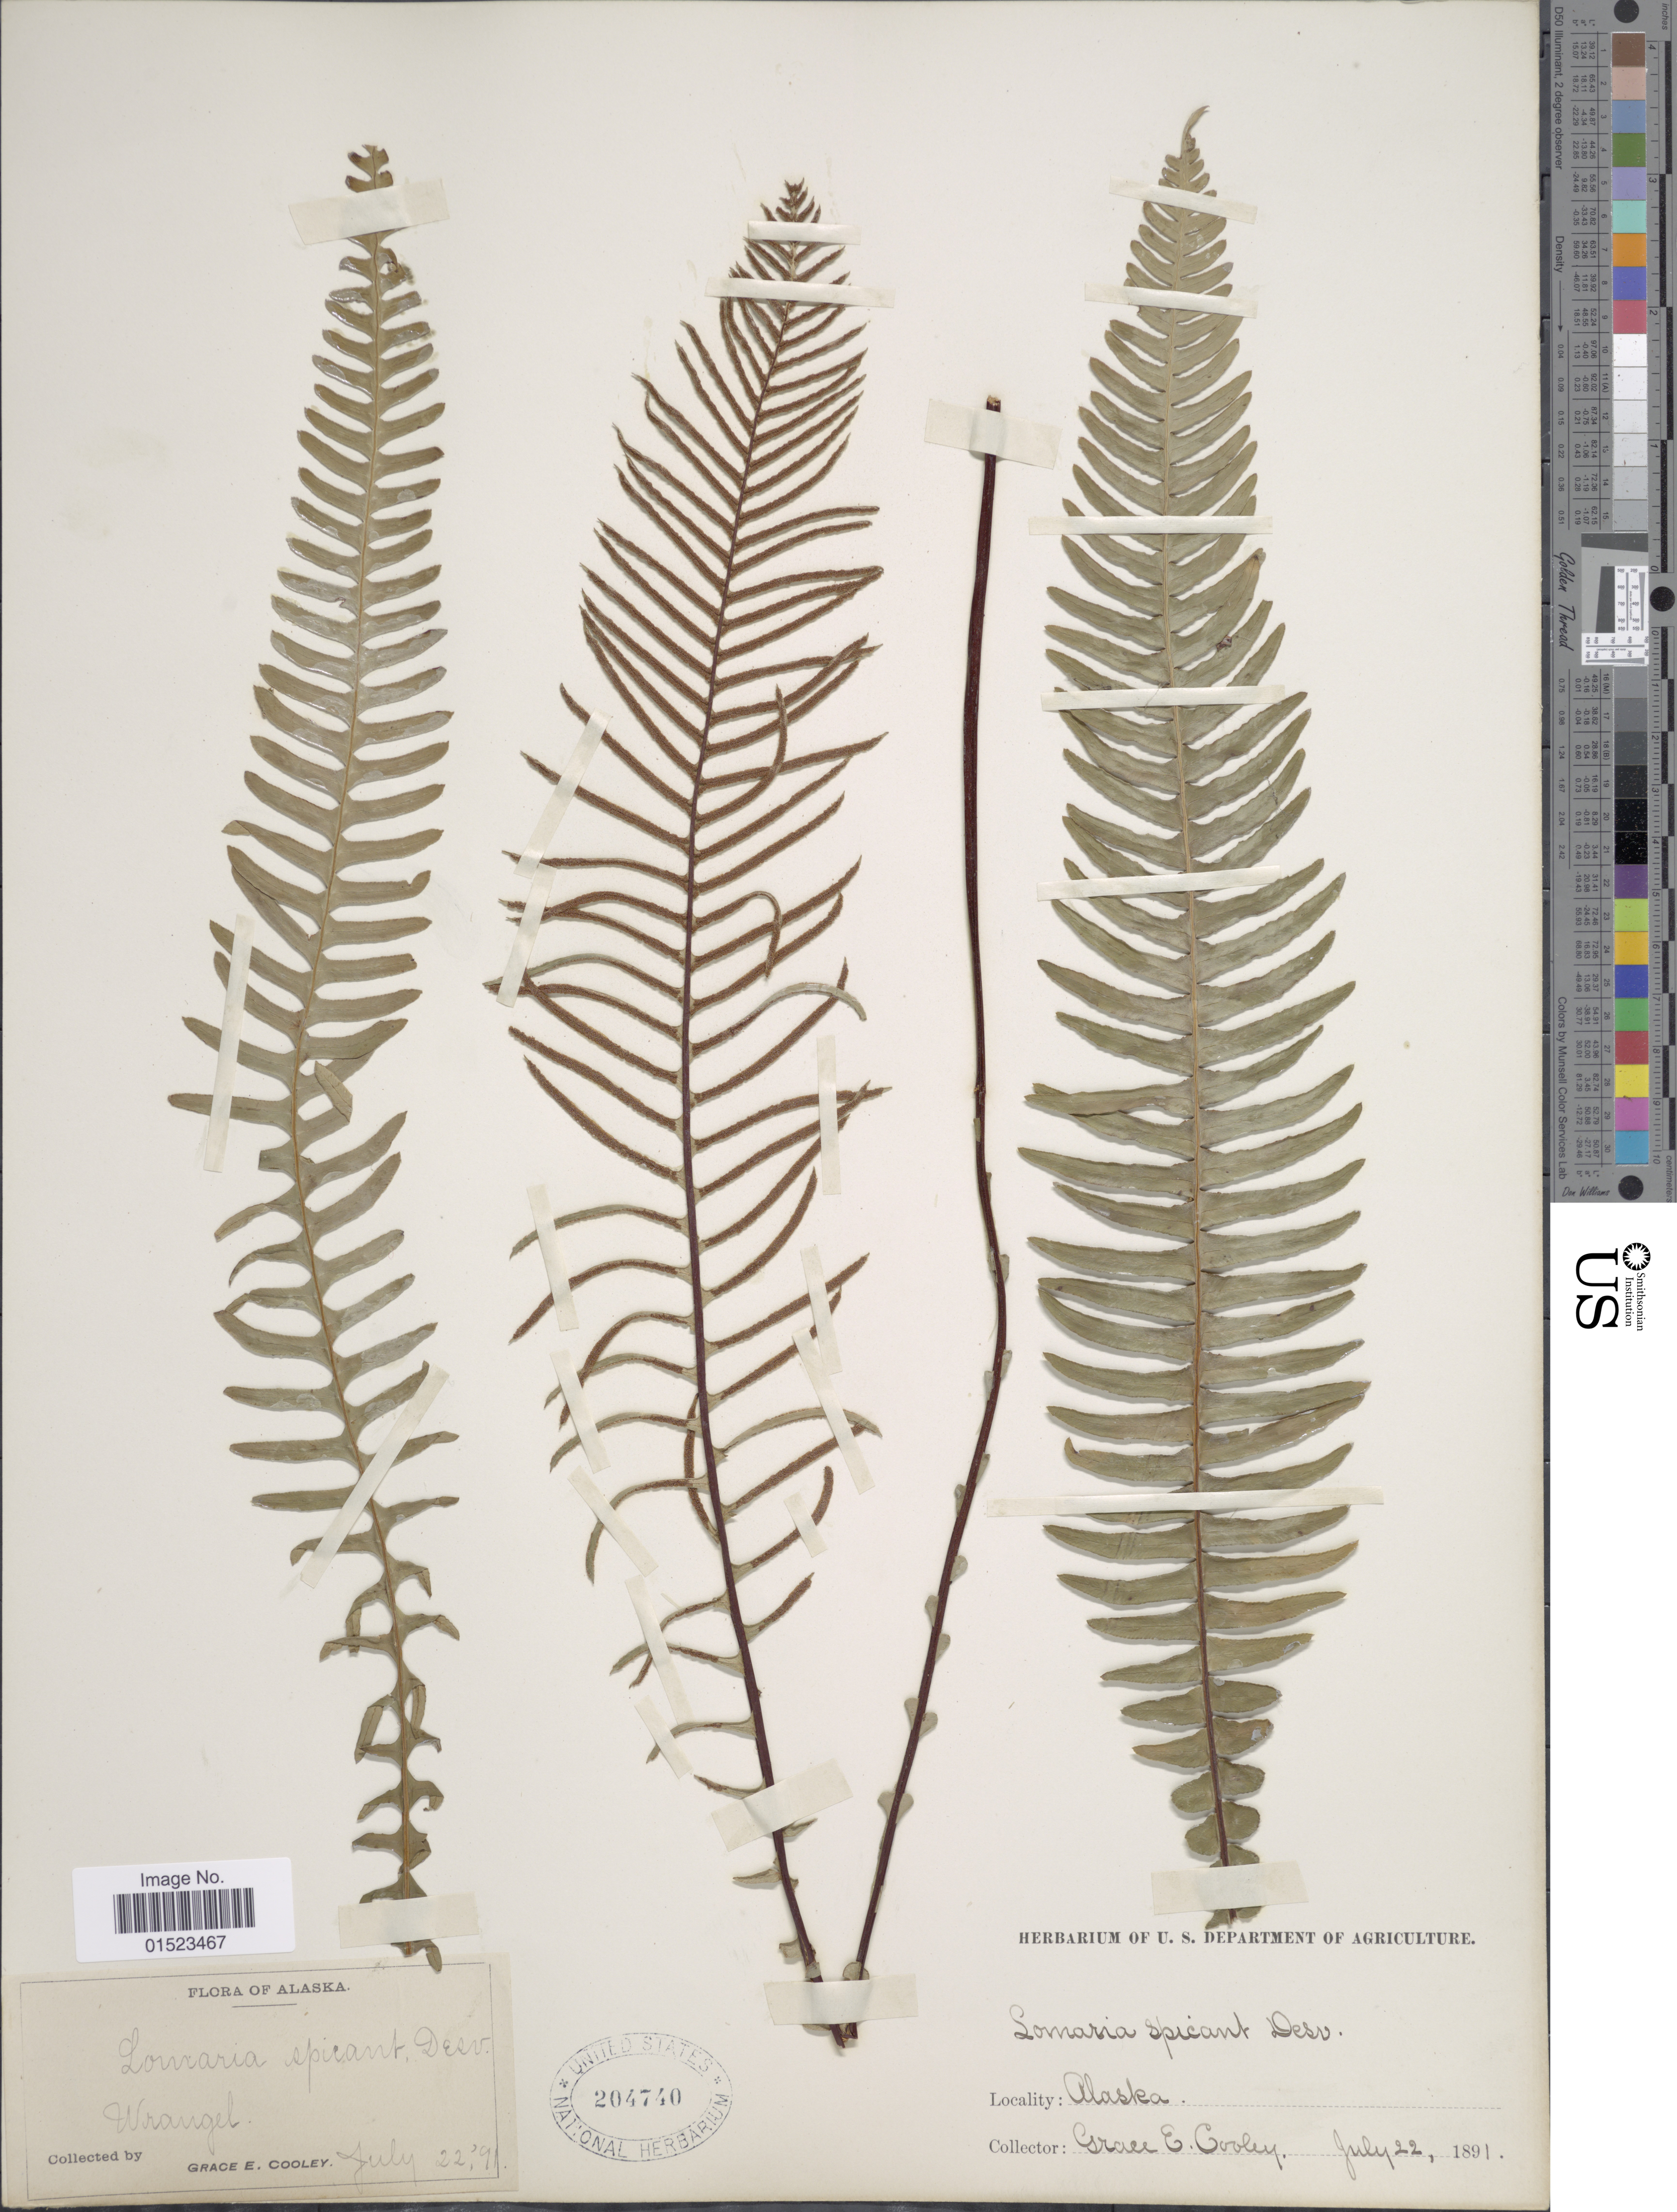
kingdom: Plantae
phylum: Tracheophyta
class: Polypodiopsida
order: Polypodiales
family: Blechnaceae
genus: Blechnum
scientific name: Blechnum spicant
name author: (L.) Sm.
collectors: G. E. Cooley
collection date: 1891-07-22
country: United States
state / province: Alaska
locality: Wrangell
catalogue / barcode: US 204740